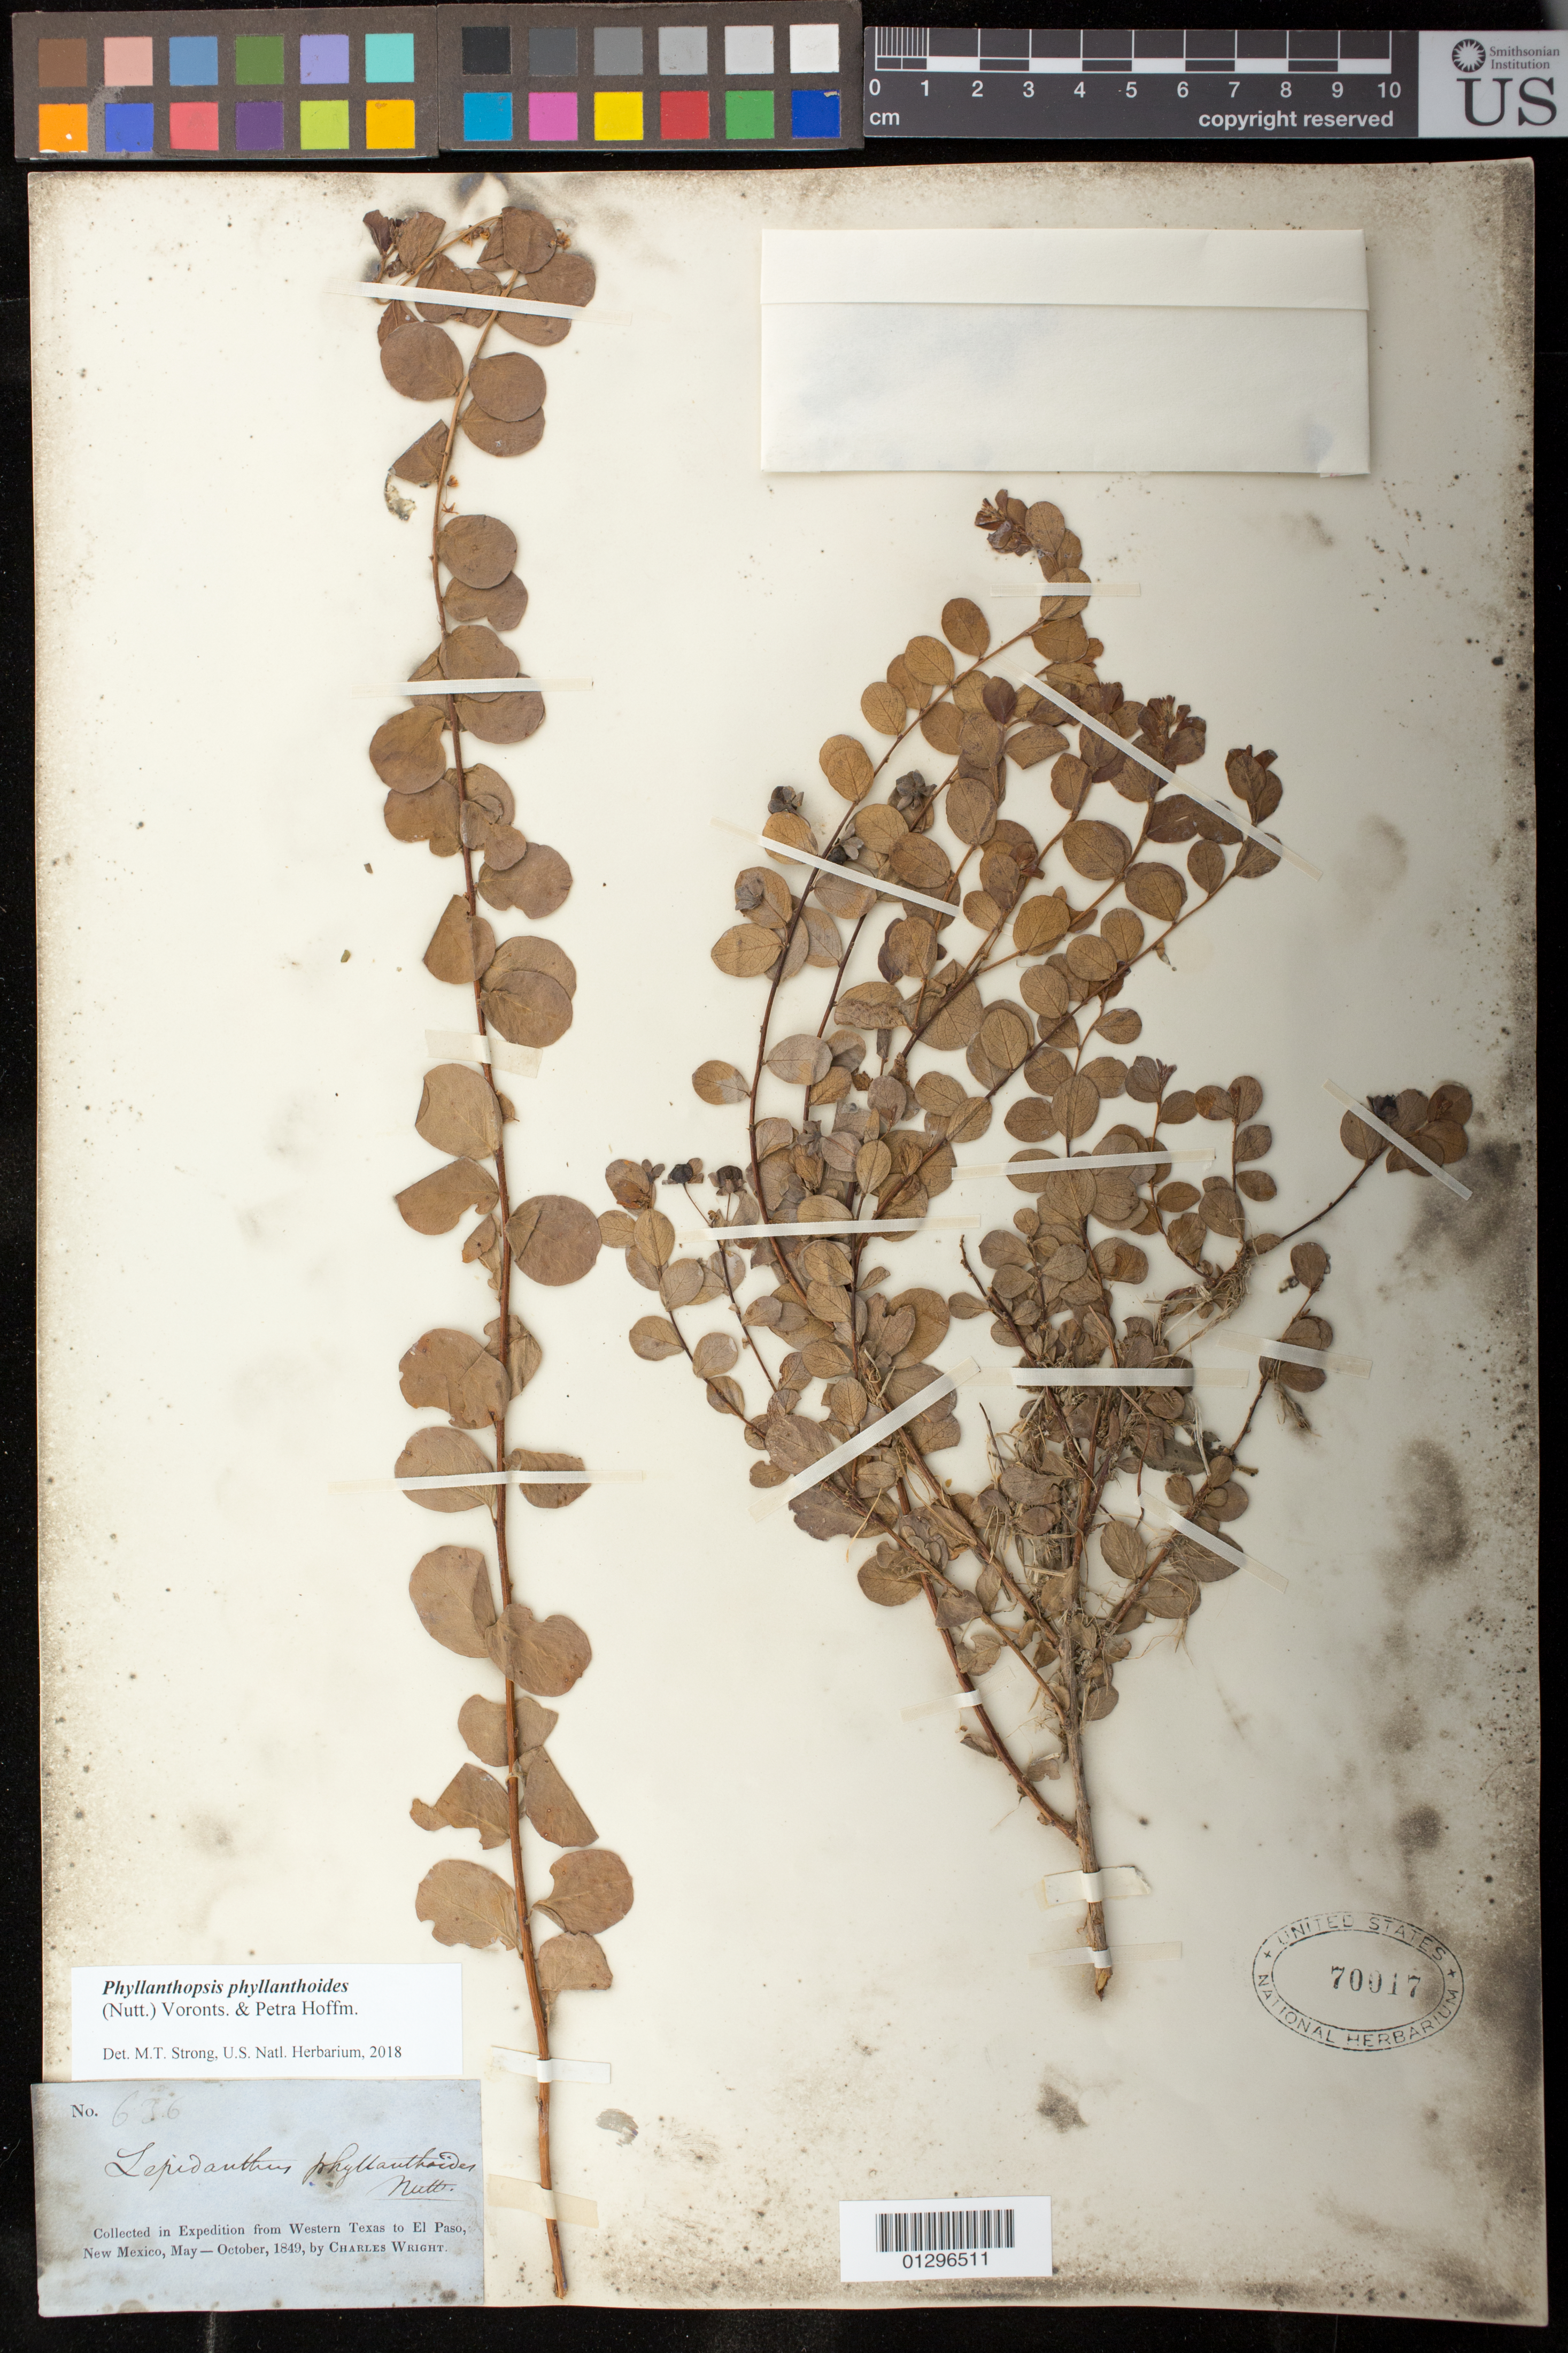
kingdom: Plantae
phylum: Tracheophyta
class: Magnoliopsida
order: Malpighiales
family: Phyllanthaceae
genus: Phyllanthopsis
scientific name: Phyllanthopsis phyllanthoides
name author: (Nutt.) Voronts. & Petra Hoffm.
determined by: Strong, M. T., (US), Smithsonian Institution - National Museum of Natural History (UNITED STATES)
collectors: C. H. Wright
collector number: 636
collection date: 1849-05/1849-10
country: United States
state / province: Texas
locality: Collected in Expedition from Western Texas to El Paso, New Mexico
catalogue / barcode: US 70017